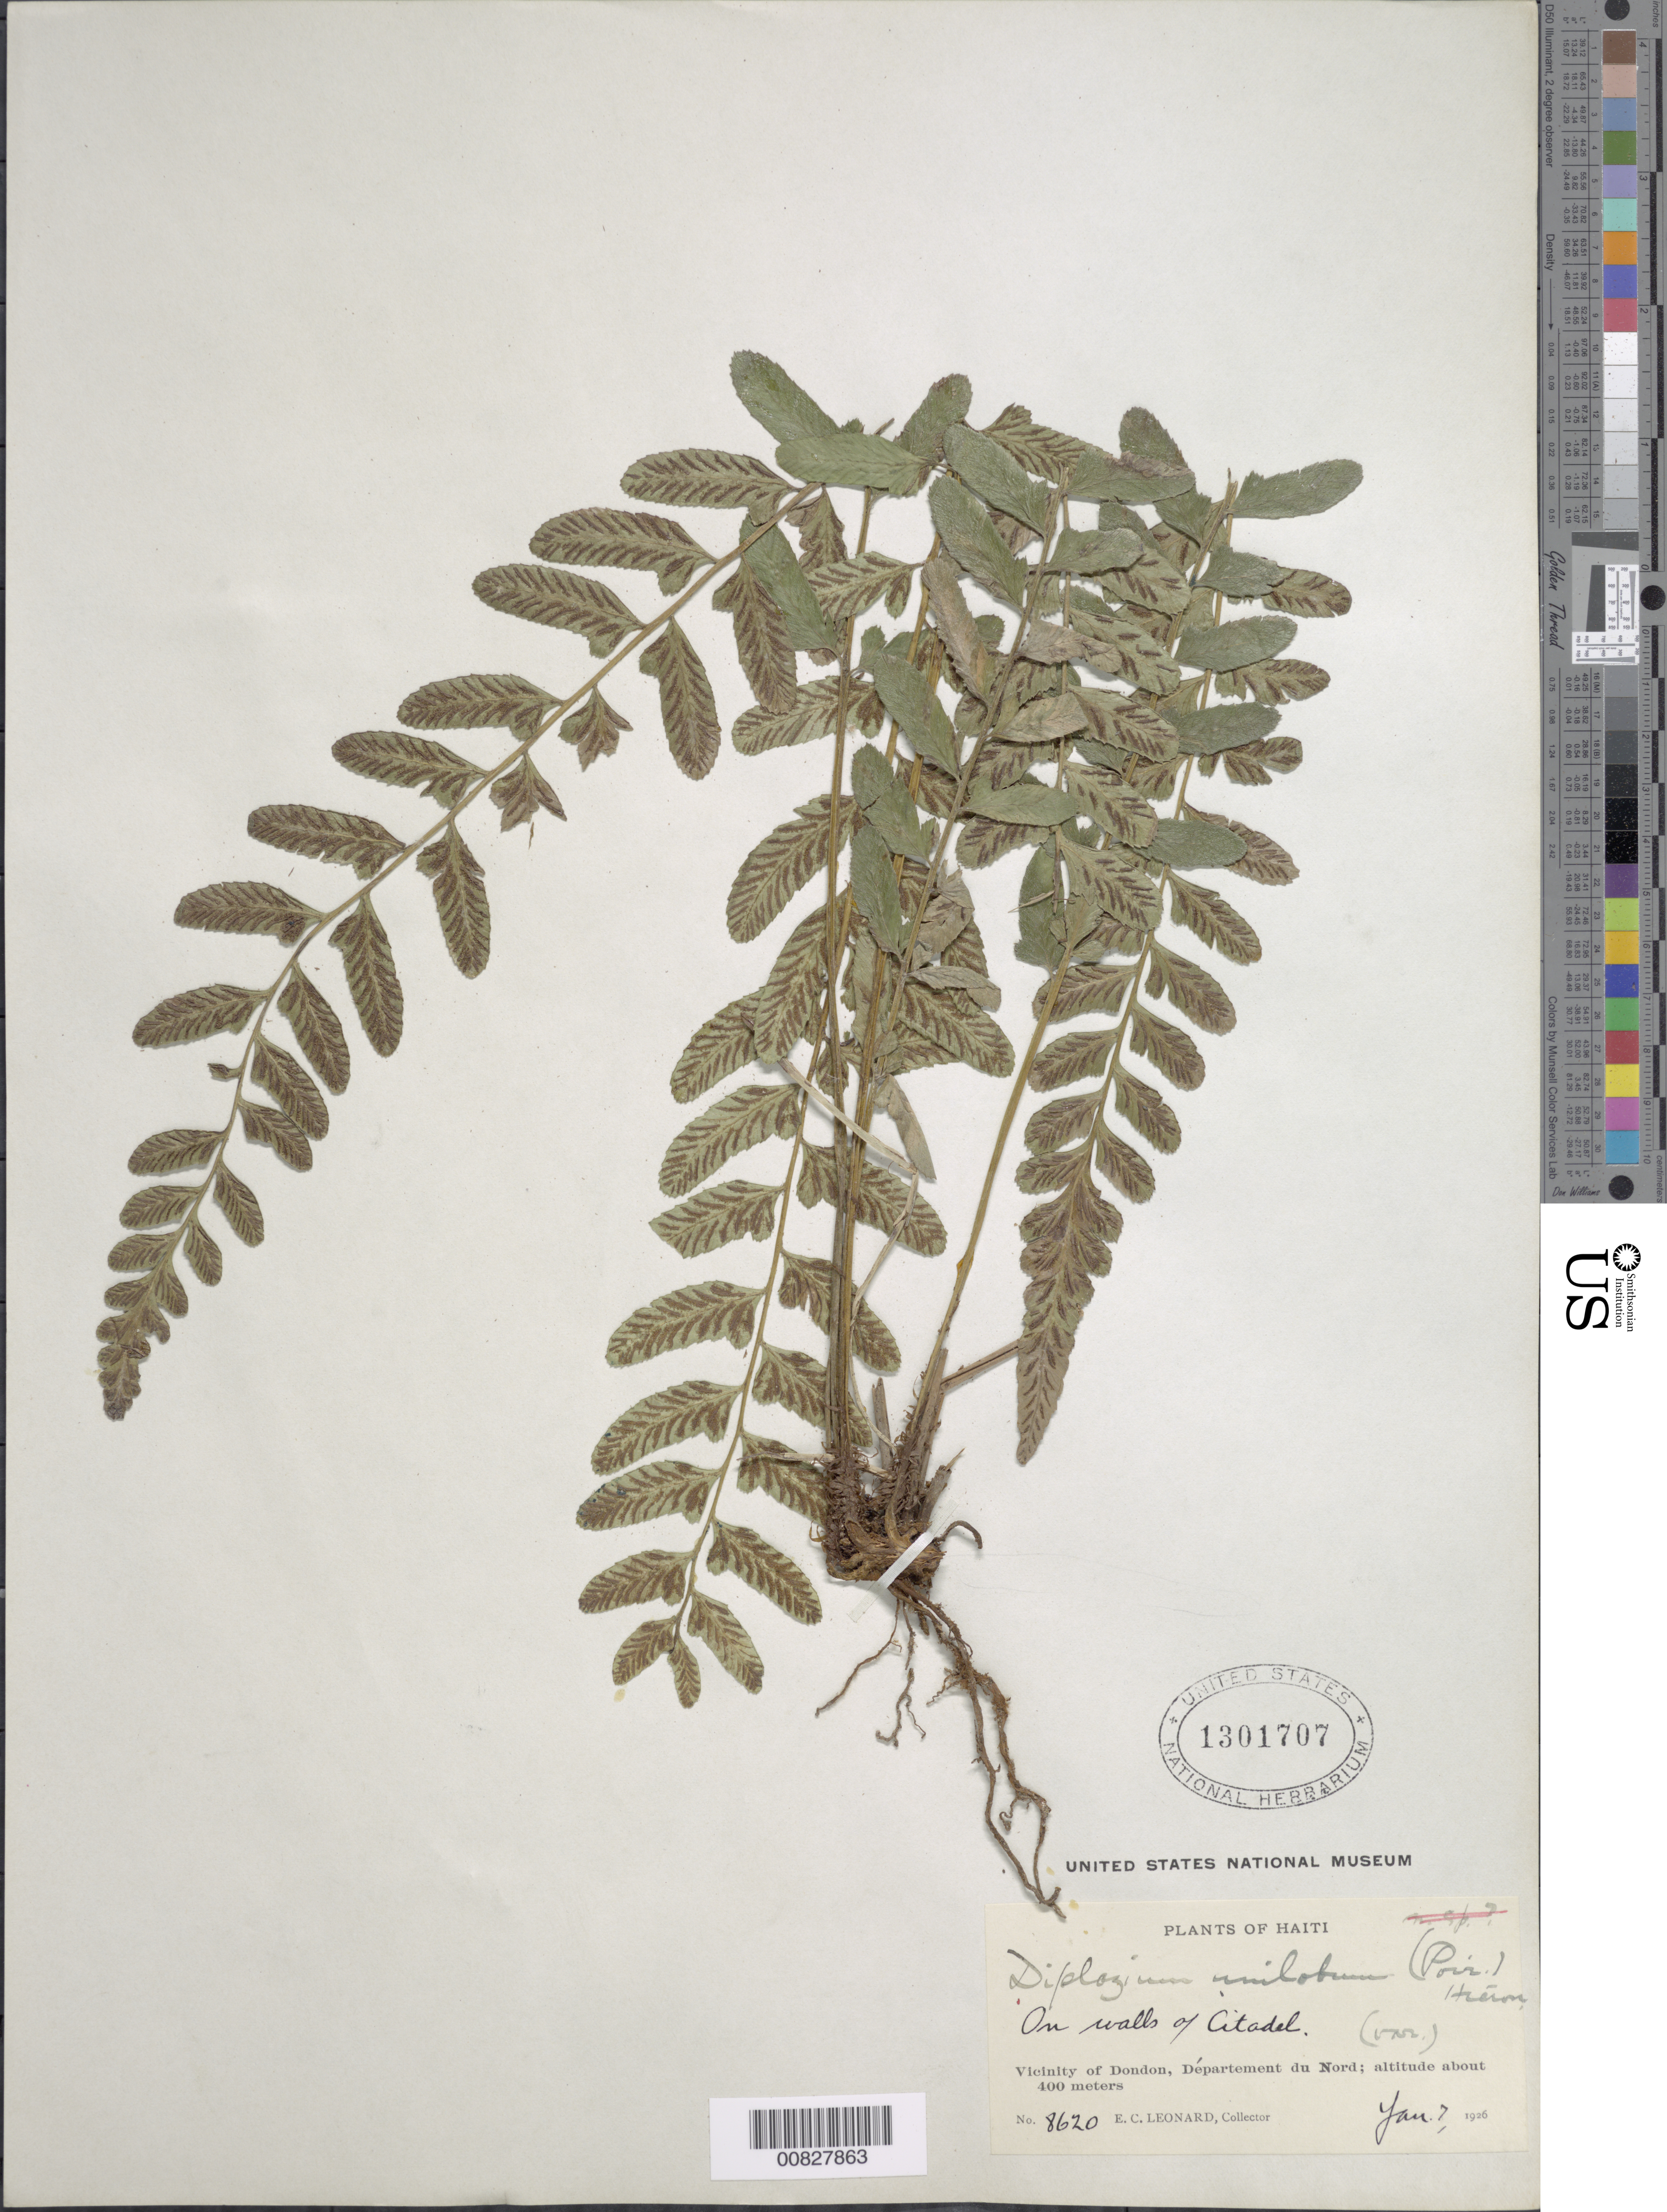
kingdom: Plantae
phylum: Tracheophyta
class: Polypodiopsida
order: Polypodiales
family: Athyriaceae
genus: Diplazium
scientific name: Diplazium unilobum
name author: (Poir.) Hieron.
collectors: E. C. Leonard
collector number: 8620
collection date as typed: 07 Jan 1926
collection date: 1926-01-07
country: Haiti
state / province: Nord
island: Hispaniola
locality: Dondon vicinity, Citadel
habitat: On walls of fort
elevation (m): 400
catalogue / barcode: US 1301707